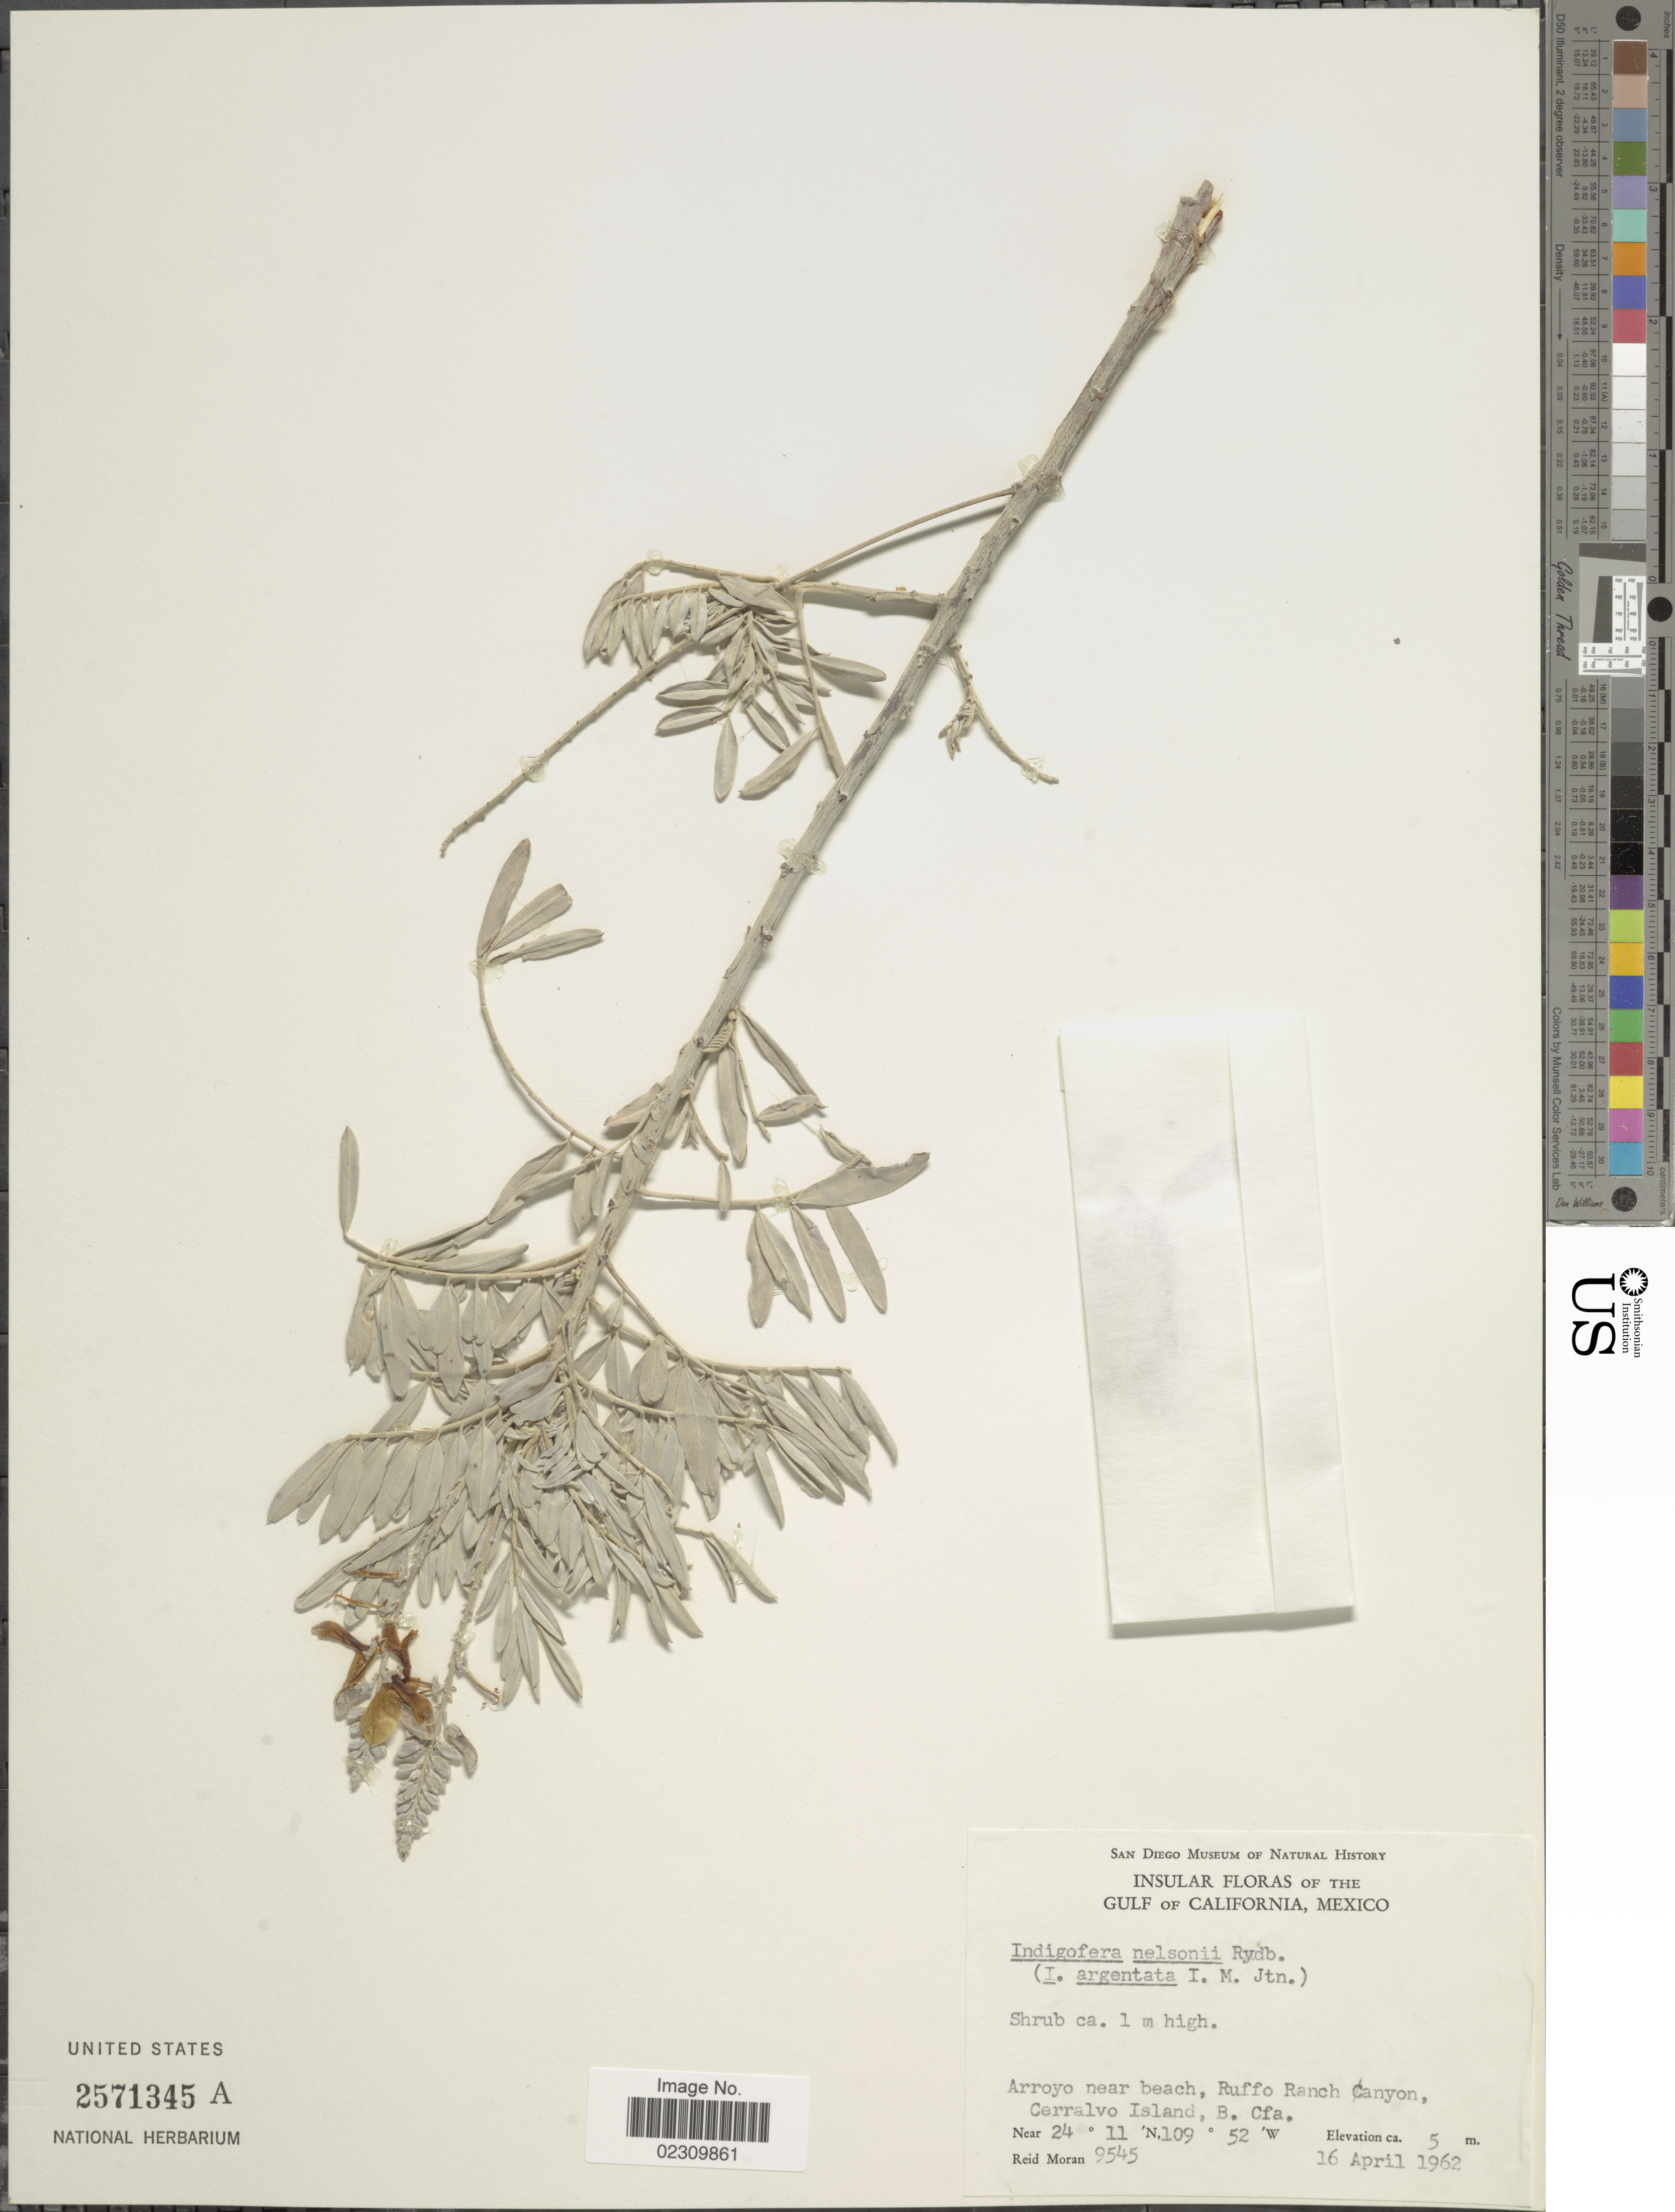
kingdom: Plantae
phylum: Tracheophyta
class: Magnoliopsida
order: Fabales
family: Fabaceae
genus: Indigofera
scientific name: Indigofera nelsonii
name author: Rydb.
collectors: R. V. Moran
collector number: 9545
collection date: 1962-04-16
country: Mexico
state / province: Baja California Sur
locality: Gulf of California, Arroyo near beach, Ruffo Ranch Canyon, Cerralvo Island, B. Cfa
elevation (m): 5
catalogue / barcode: US 2571345A